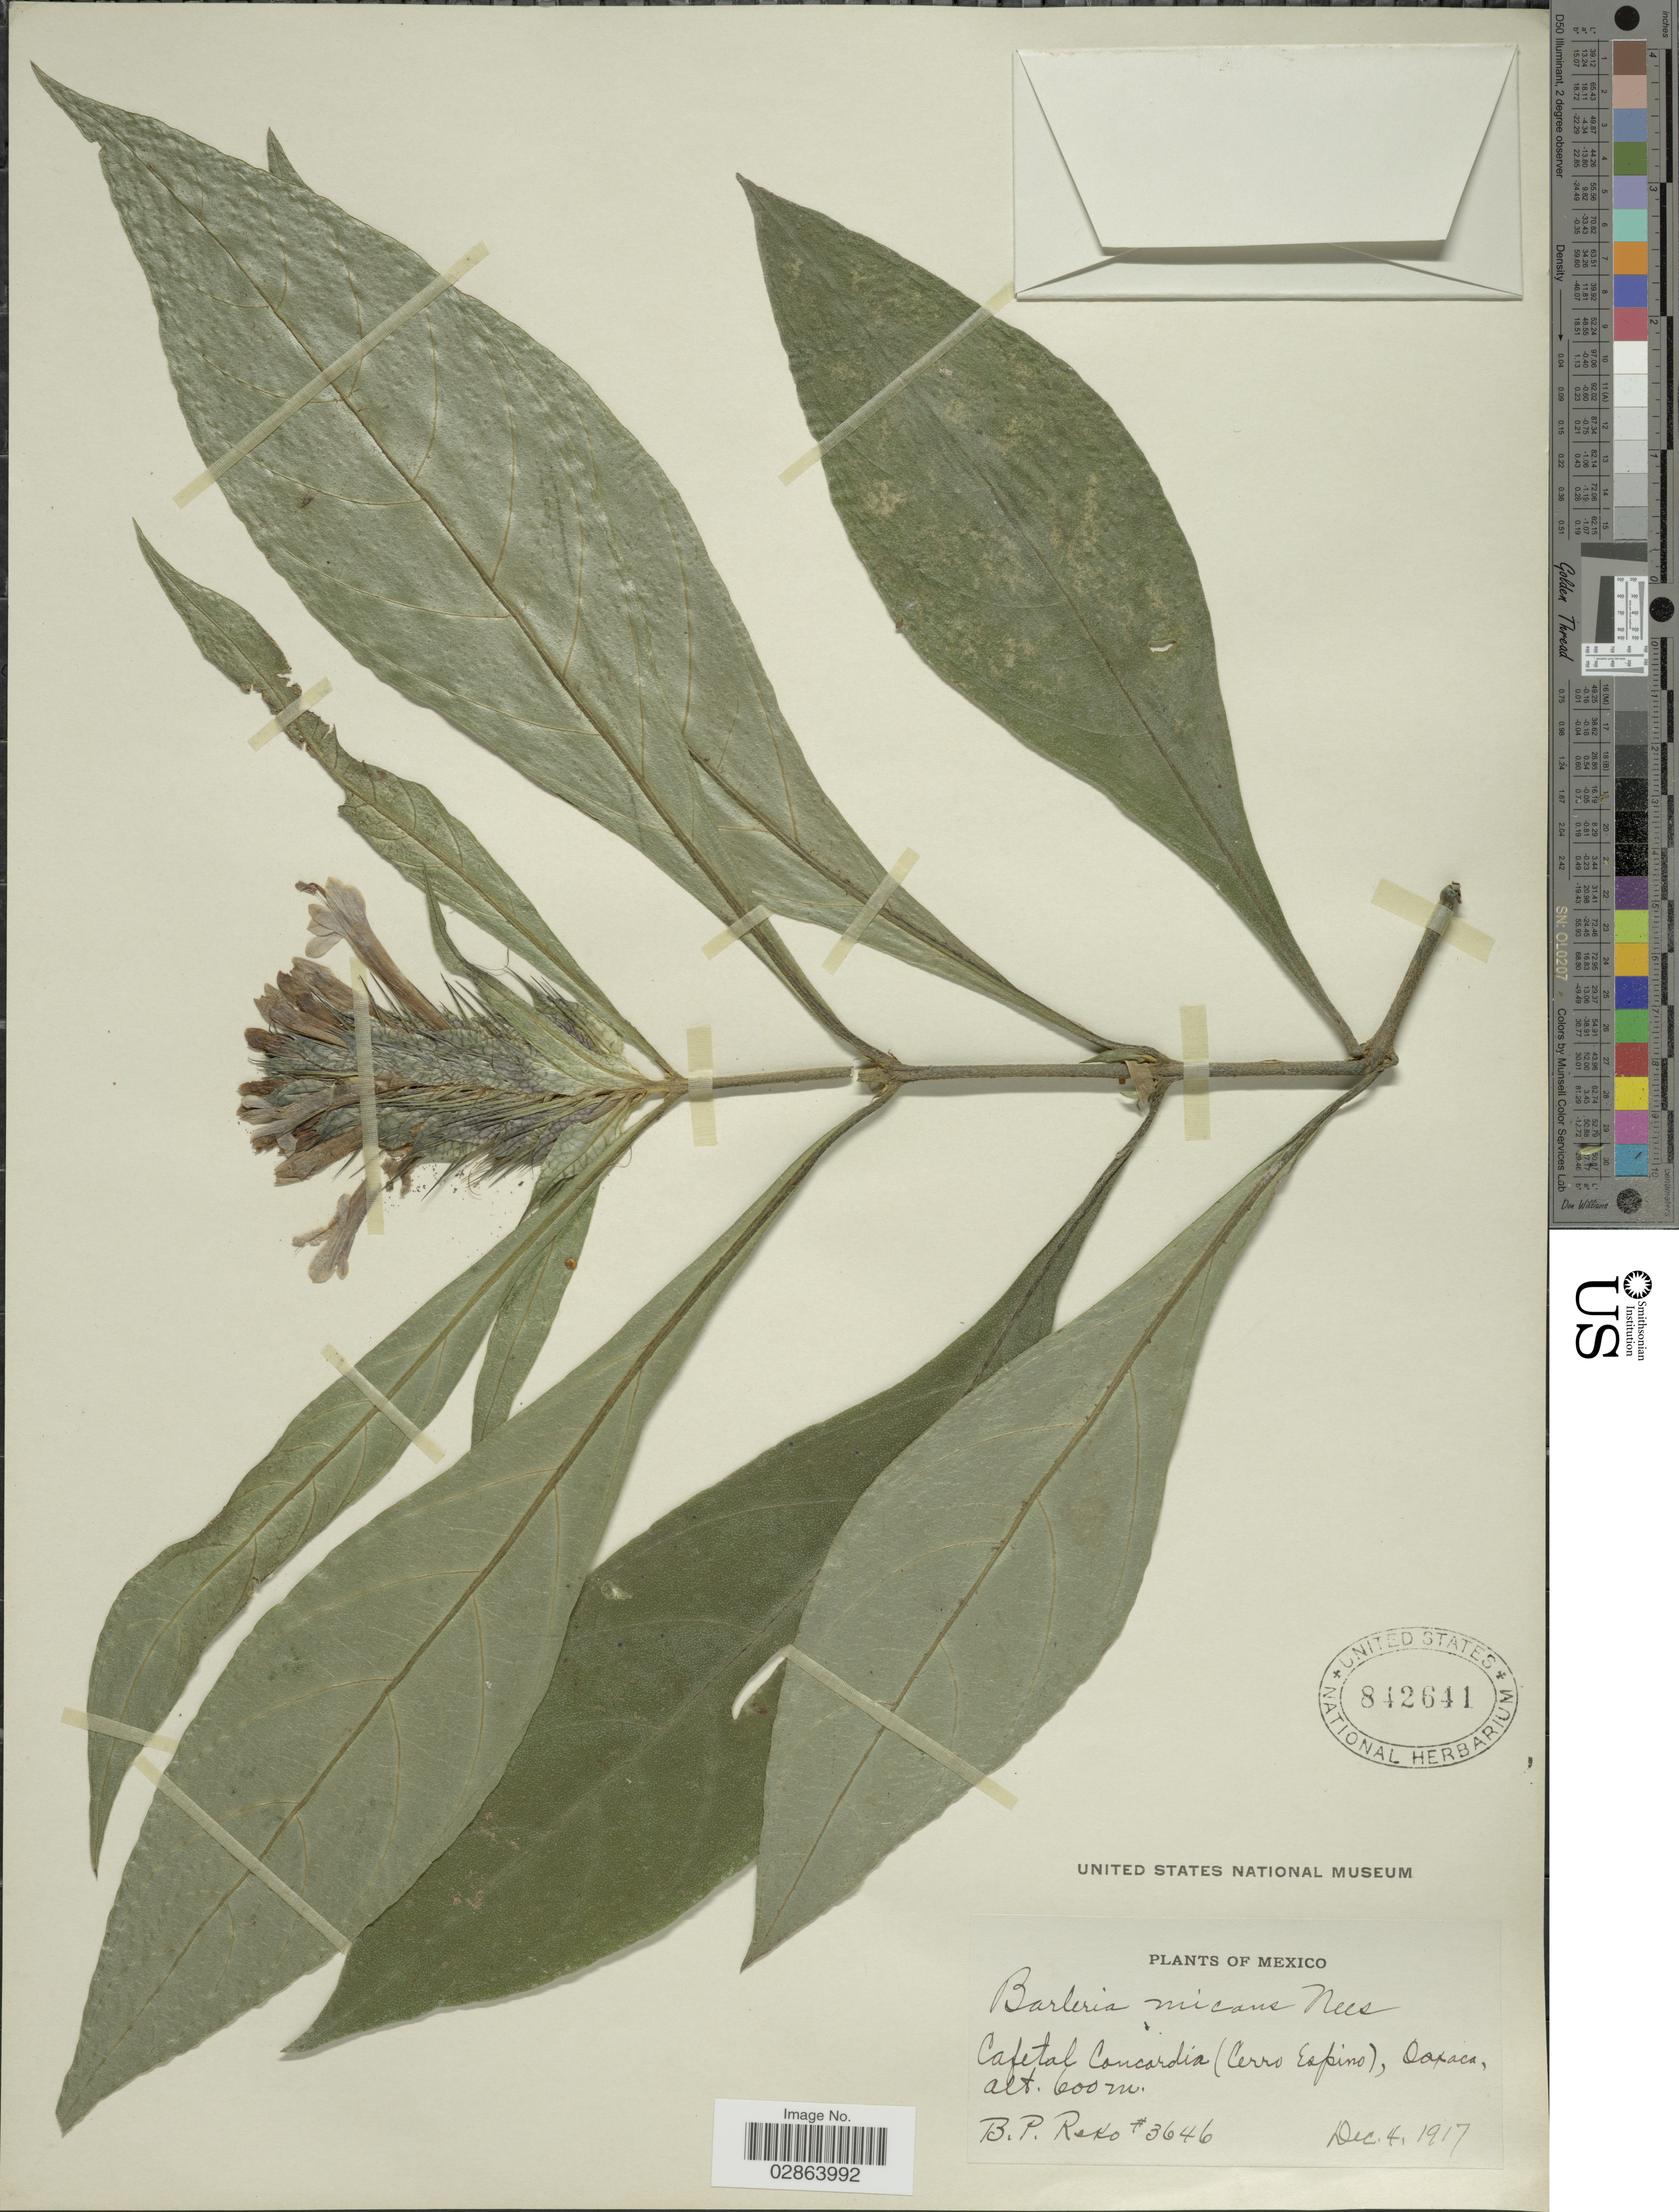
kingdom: Plantae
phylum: Tracheophyta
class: Magnoliopsida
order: Lamiales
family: Acanthaceae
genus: Barleria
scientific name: Barleria oenotheroides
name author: Dum. Cours.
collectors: B. P. Reko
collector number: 3646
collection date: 1917-12-04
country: Mexico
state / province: Oaxaca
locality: Cafetal Concordia (Cerro Espino), Oaxaca.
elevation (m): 600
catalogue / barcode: US 842641